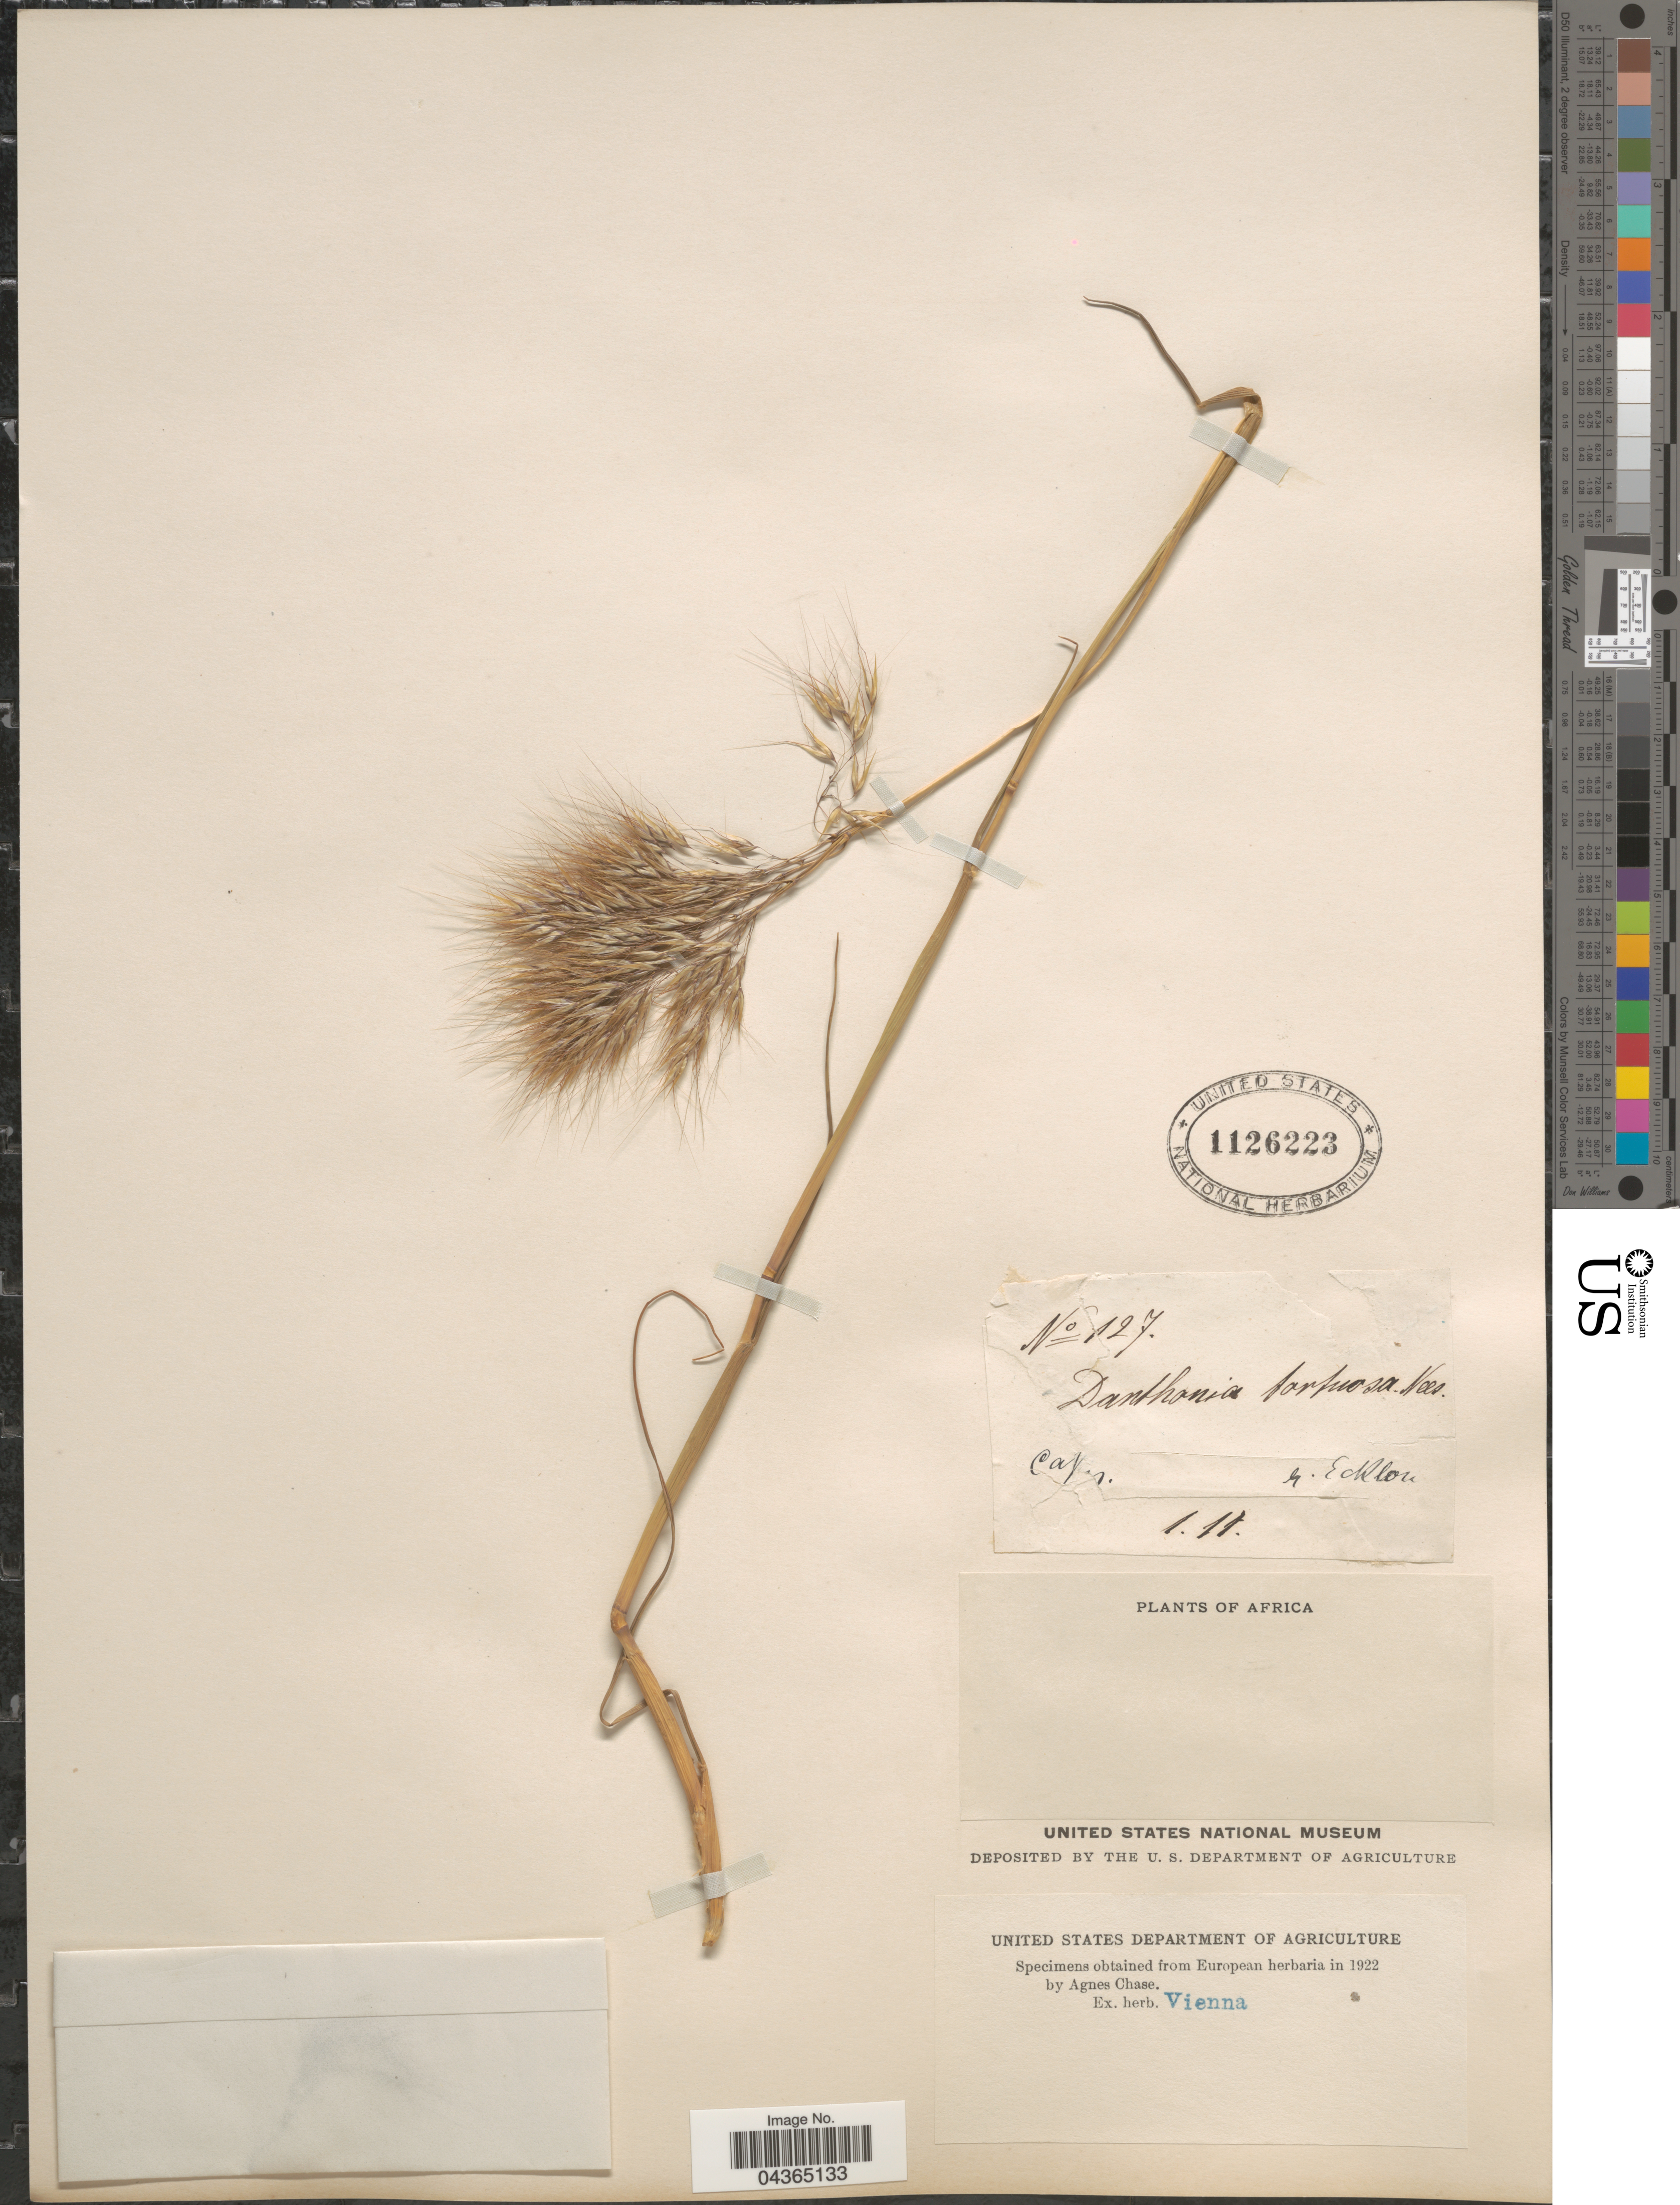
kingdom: Plantae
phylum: Tracheophyta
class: Liliopsida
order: Poales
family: Poaceae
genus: Pentameris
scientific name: Pentameris tortuosa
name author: (Trin.) Nees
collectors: -. Ecklon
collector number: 127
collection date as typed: Transcribed d/m/y: /1/11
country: South Africa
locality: Cap. Africa.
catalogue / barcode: US 1126223